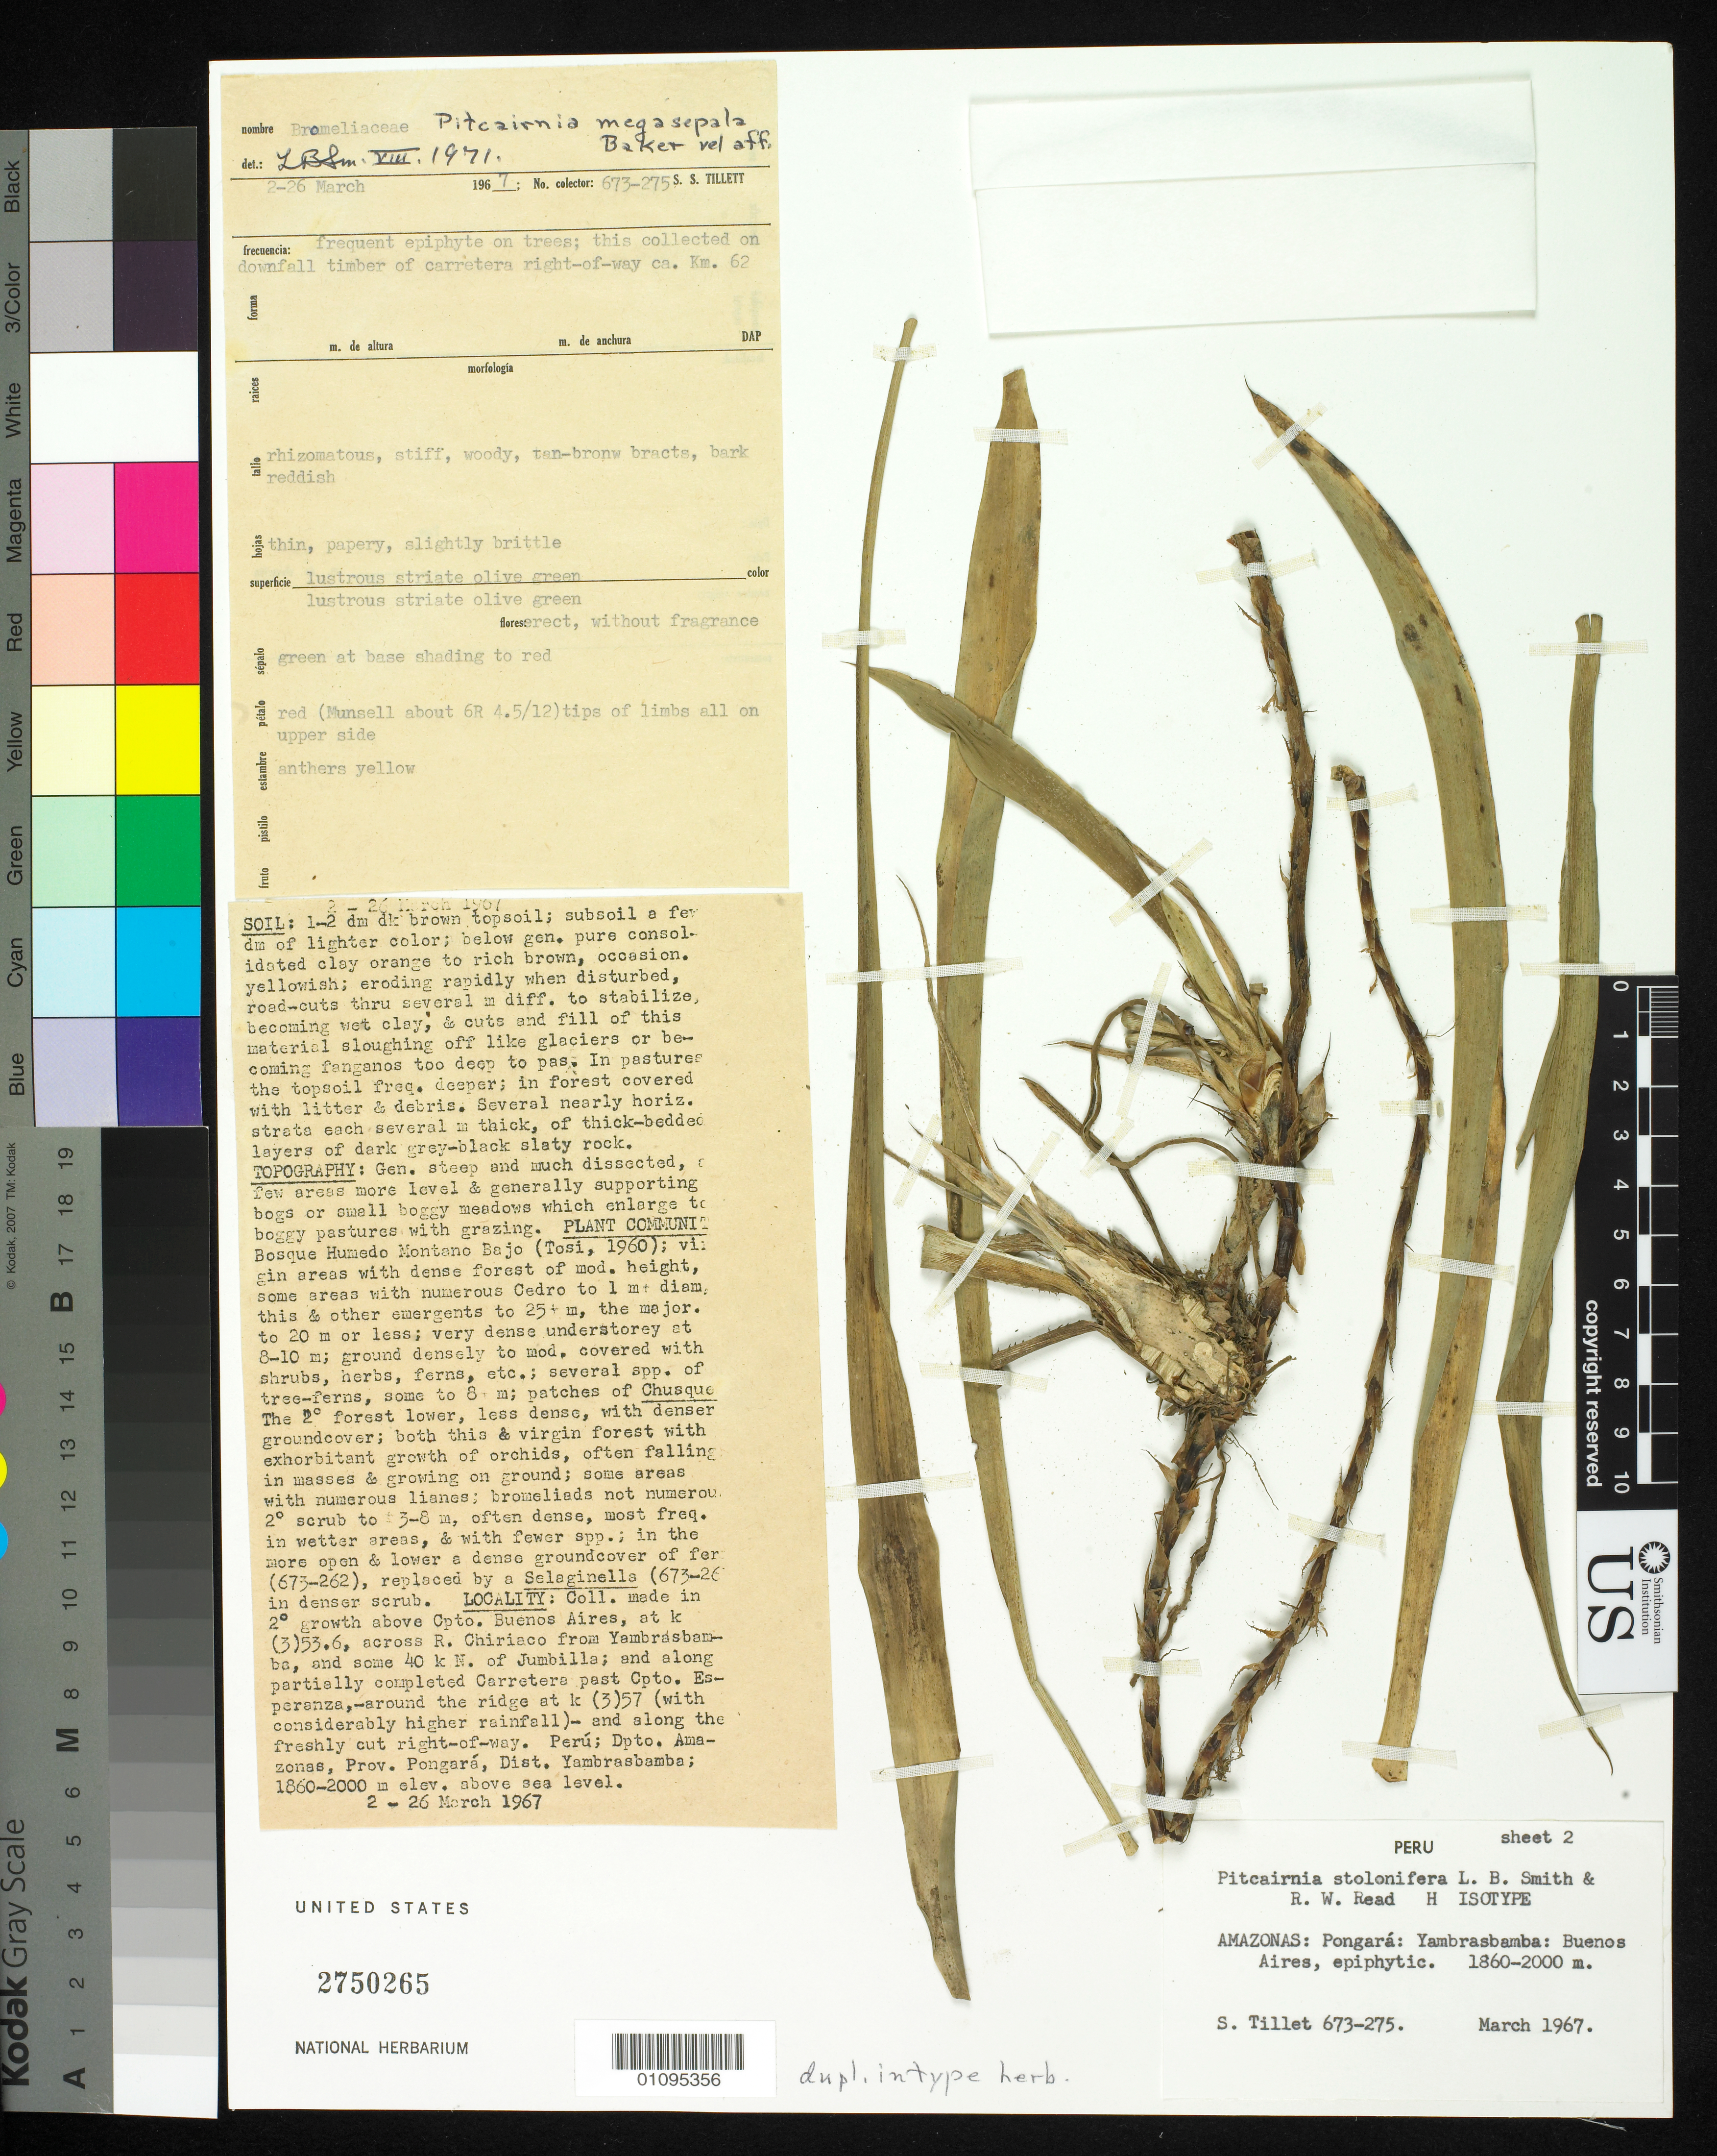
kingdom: Plantae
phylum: Tracheophyta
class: Liliopsida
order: Poales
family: Bromeliaceae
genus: Pitcairnia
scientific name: Pitcairnia stolonifera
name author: L.B. Sm. & Read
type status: Isotype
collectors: S. Tillett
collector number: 673-275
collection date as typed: Mar 1967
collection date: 1967-03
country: Peru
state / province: Amazonas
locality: Buenos Aires, Yambrasbamba, Pongara.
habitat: See sheet for extensive description.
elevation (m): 1860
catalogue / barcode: US 2750265